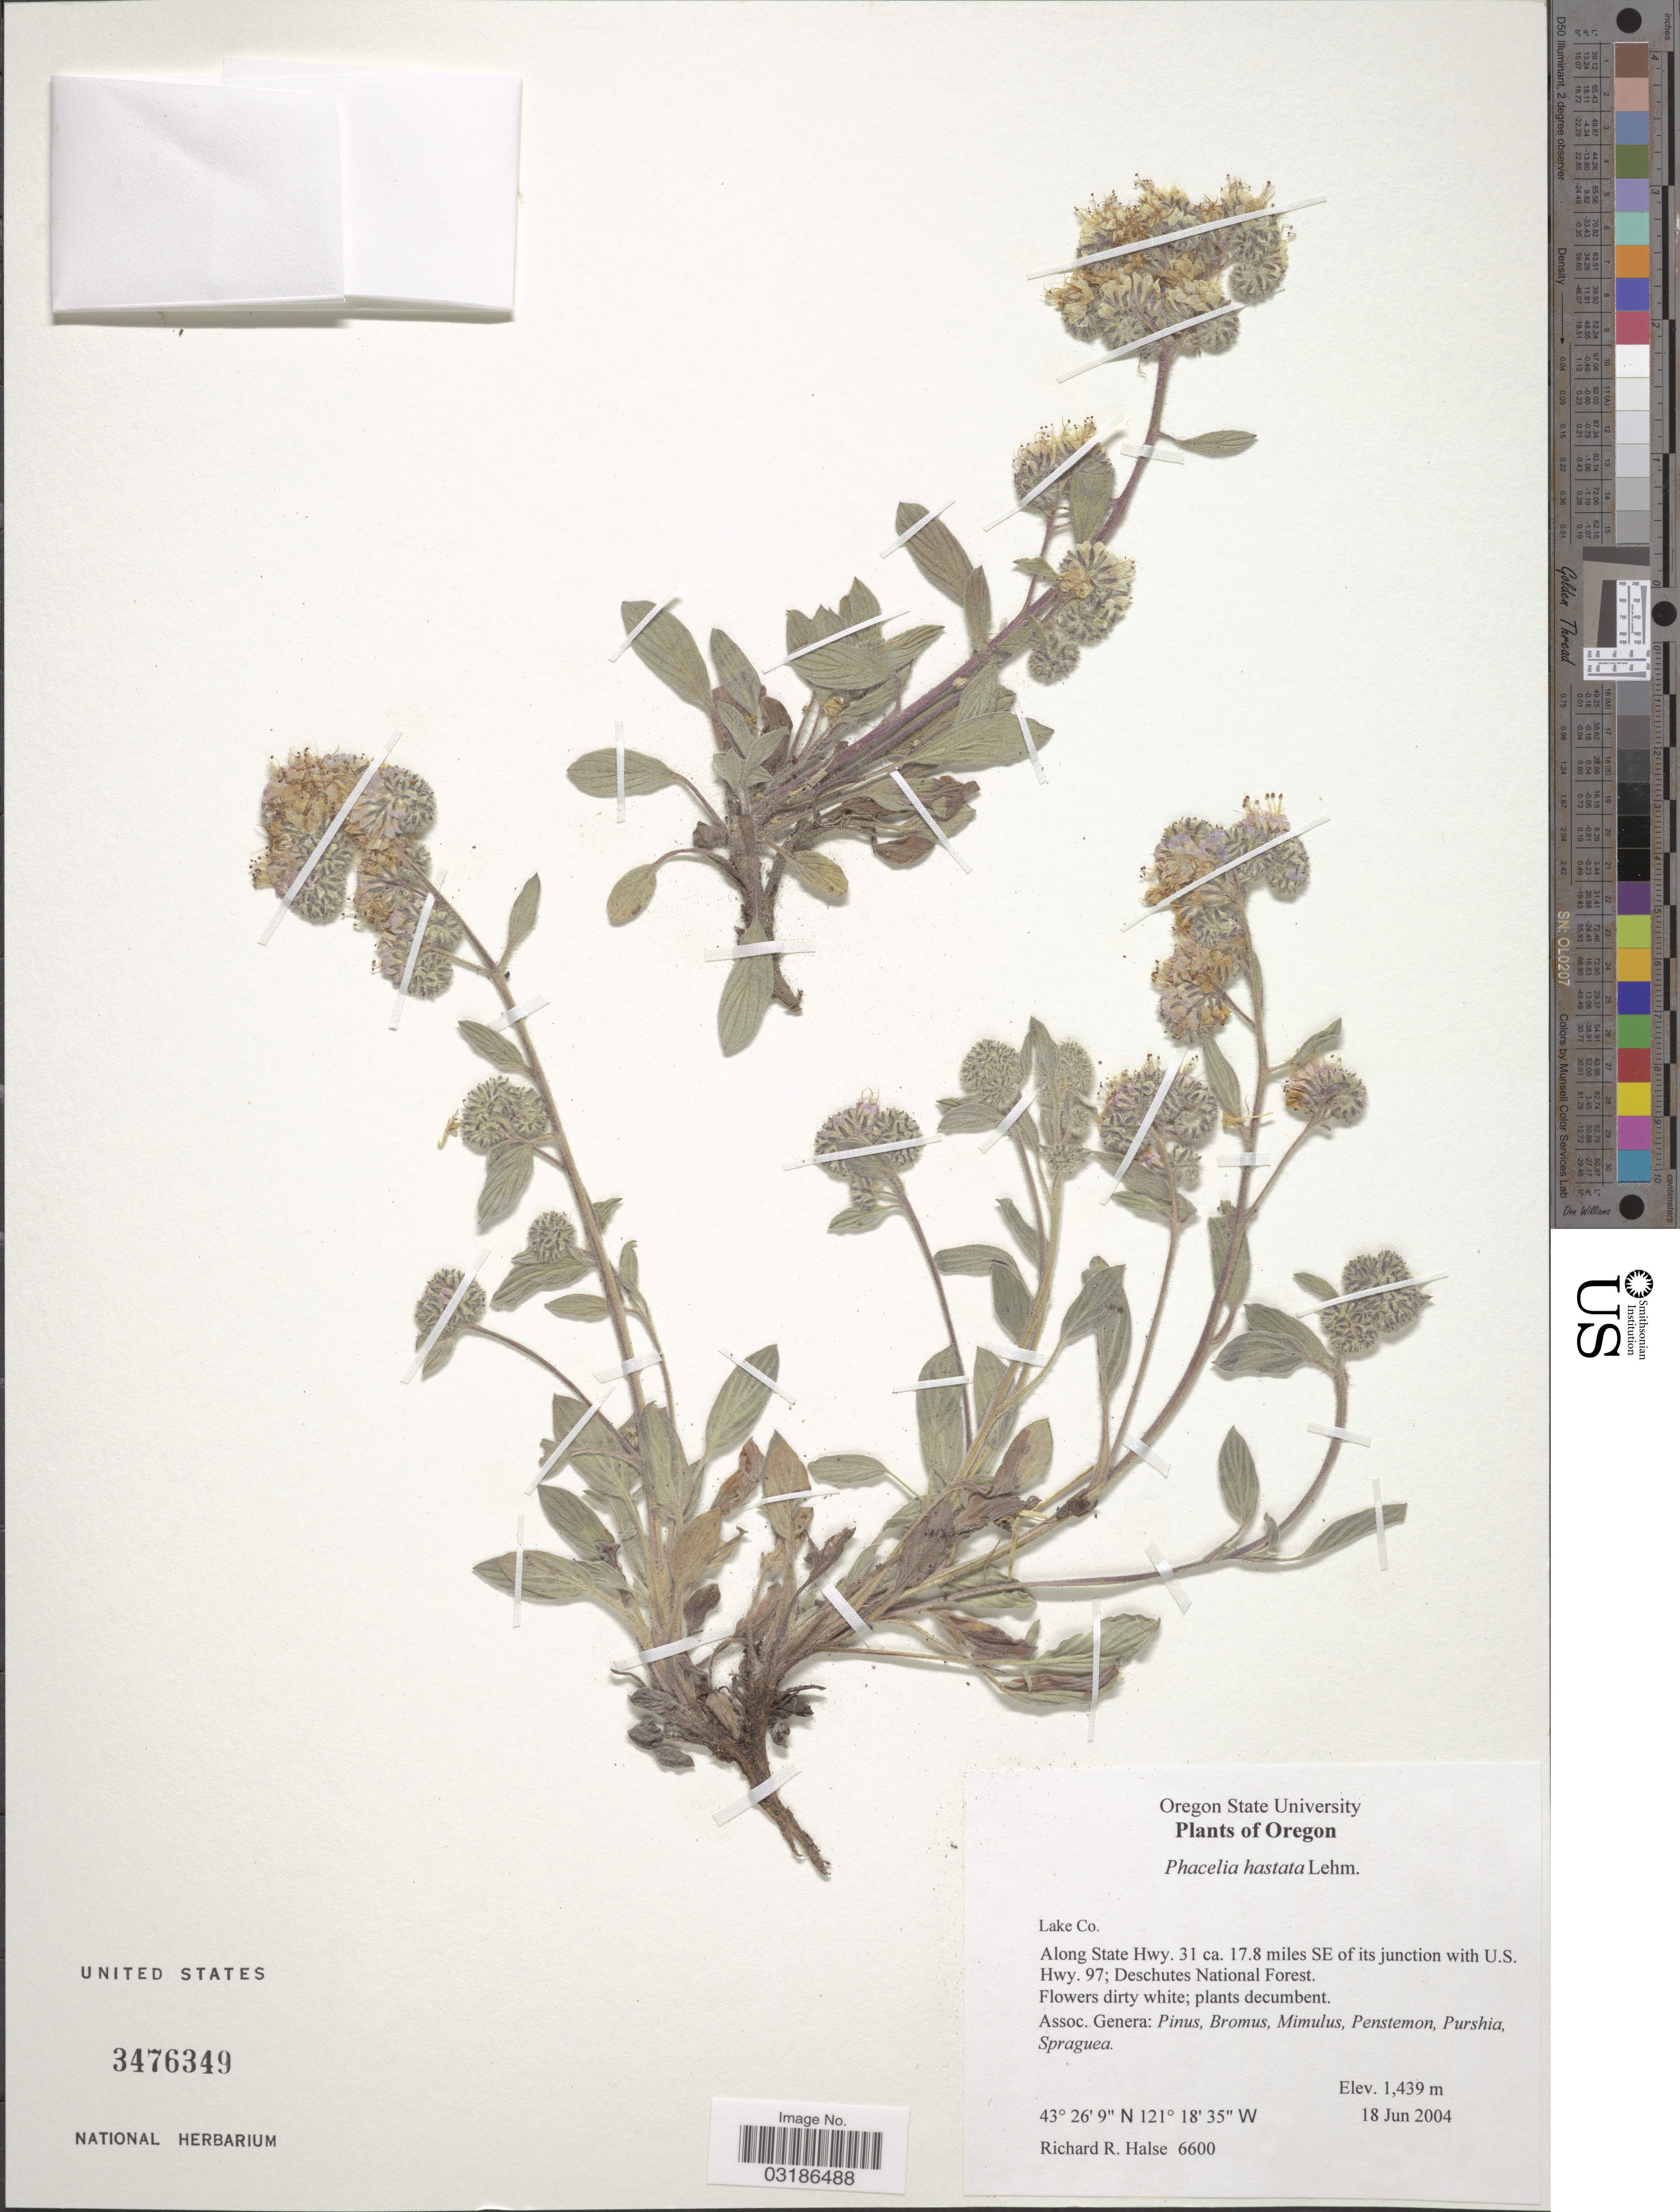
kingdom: Plantae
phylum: Tracheophyta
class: Magnoliopsida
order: Boraginales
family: Hydrophyllaceae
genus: Phacelia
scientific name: Phacelia hastata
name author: Douglas ex Lehm.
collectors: R. Halse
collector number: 6600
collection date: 2004-06-18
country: United States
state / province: Oregon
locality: Along State Hwy. 31 ca. 17.8 miles SE of its junction with U.S. Hwy. 97; Deschutes National Forest.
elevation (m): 1439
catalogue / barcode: US 3476349